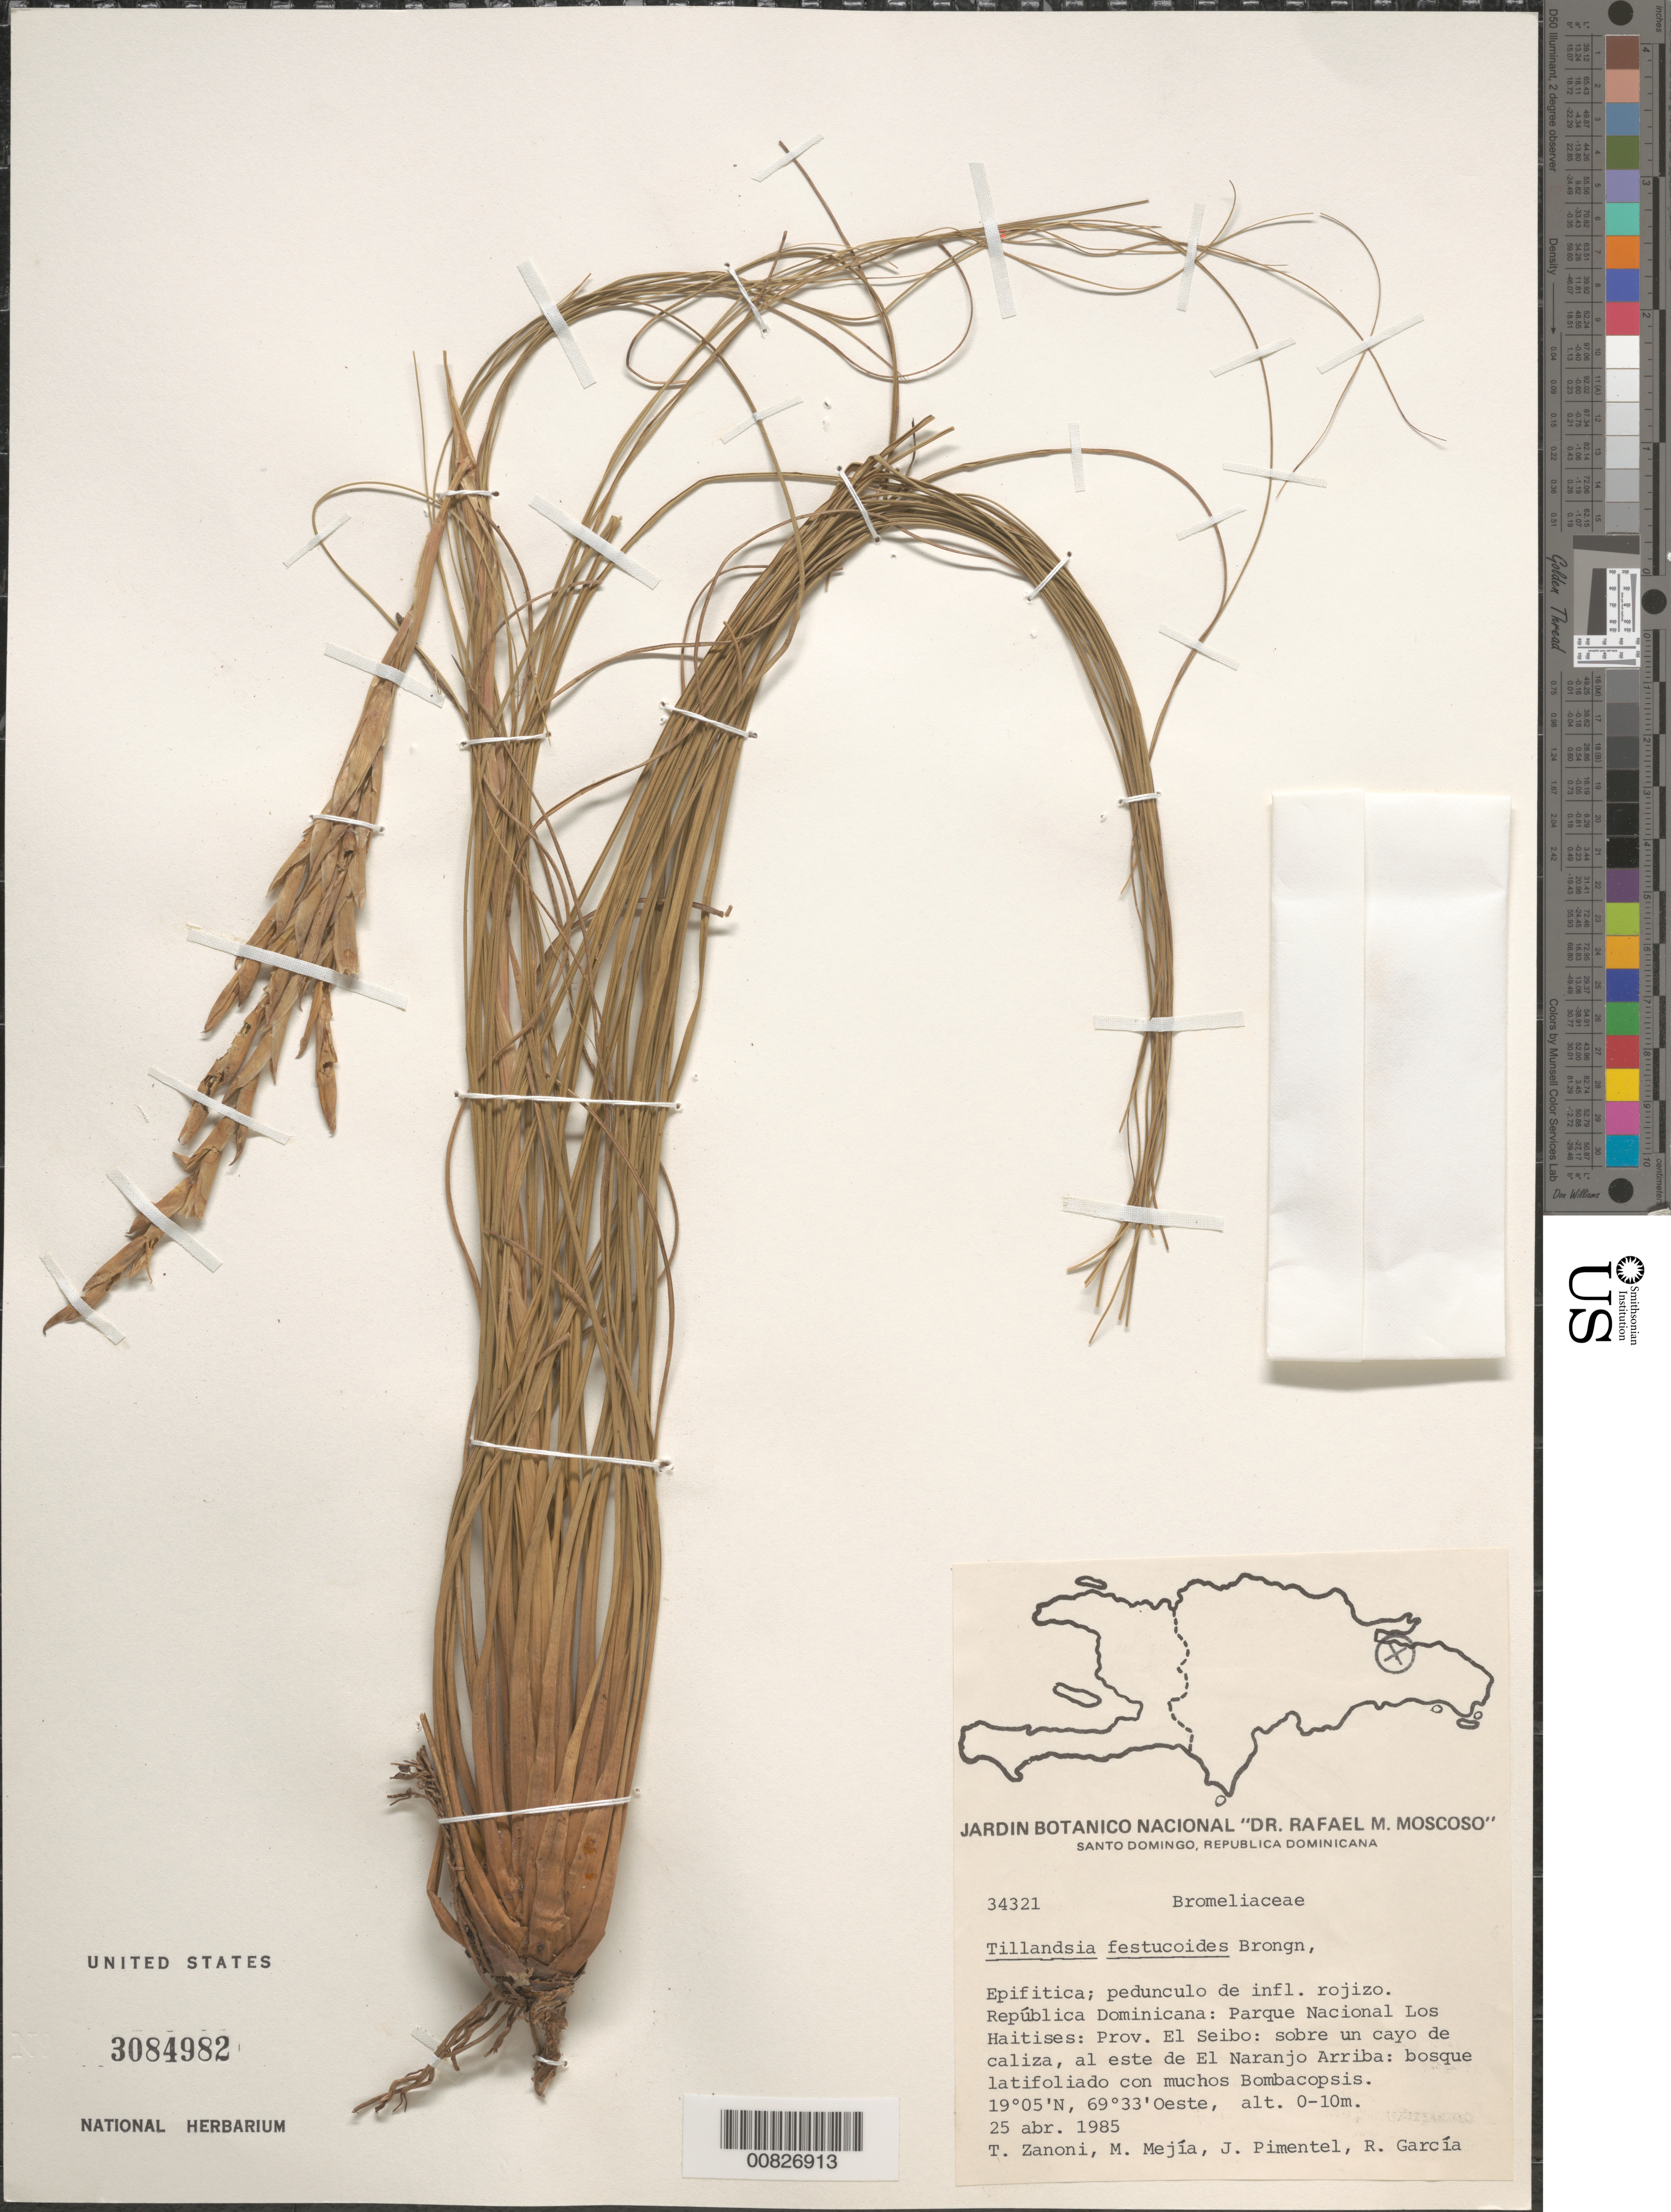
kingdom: Plantae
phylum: Tracheophyta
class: Liliopsida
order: Poales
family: Bromeliaceae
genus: Tillandsia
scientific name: Tillandsia festucoides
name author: Brongn. ex Mez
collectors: T. A. Zanoni, M. Mejia, J. Pimentel & R. G. García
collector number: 34321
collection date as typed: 25 Apr 1985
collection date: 1985-04-25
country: Dominican Republic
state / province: El Seibo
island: Hispaniola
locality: Parque Nacional Los Haitises: Prov. El Seibo: sobre un cayo de caliza, al este de El Naranjo Arriba.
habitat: Cayo de caliza. Bosque latifoliado con muchos Bombacopsis.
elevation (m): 0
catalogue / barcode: US 3084982